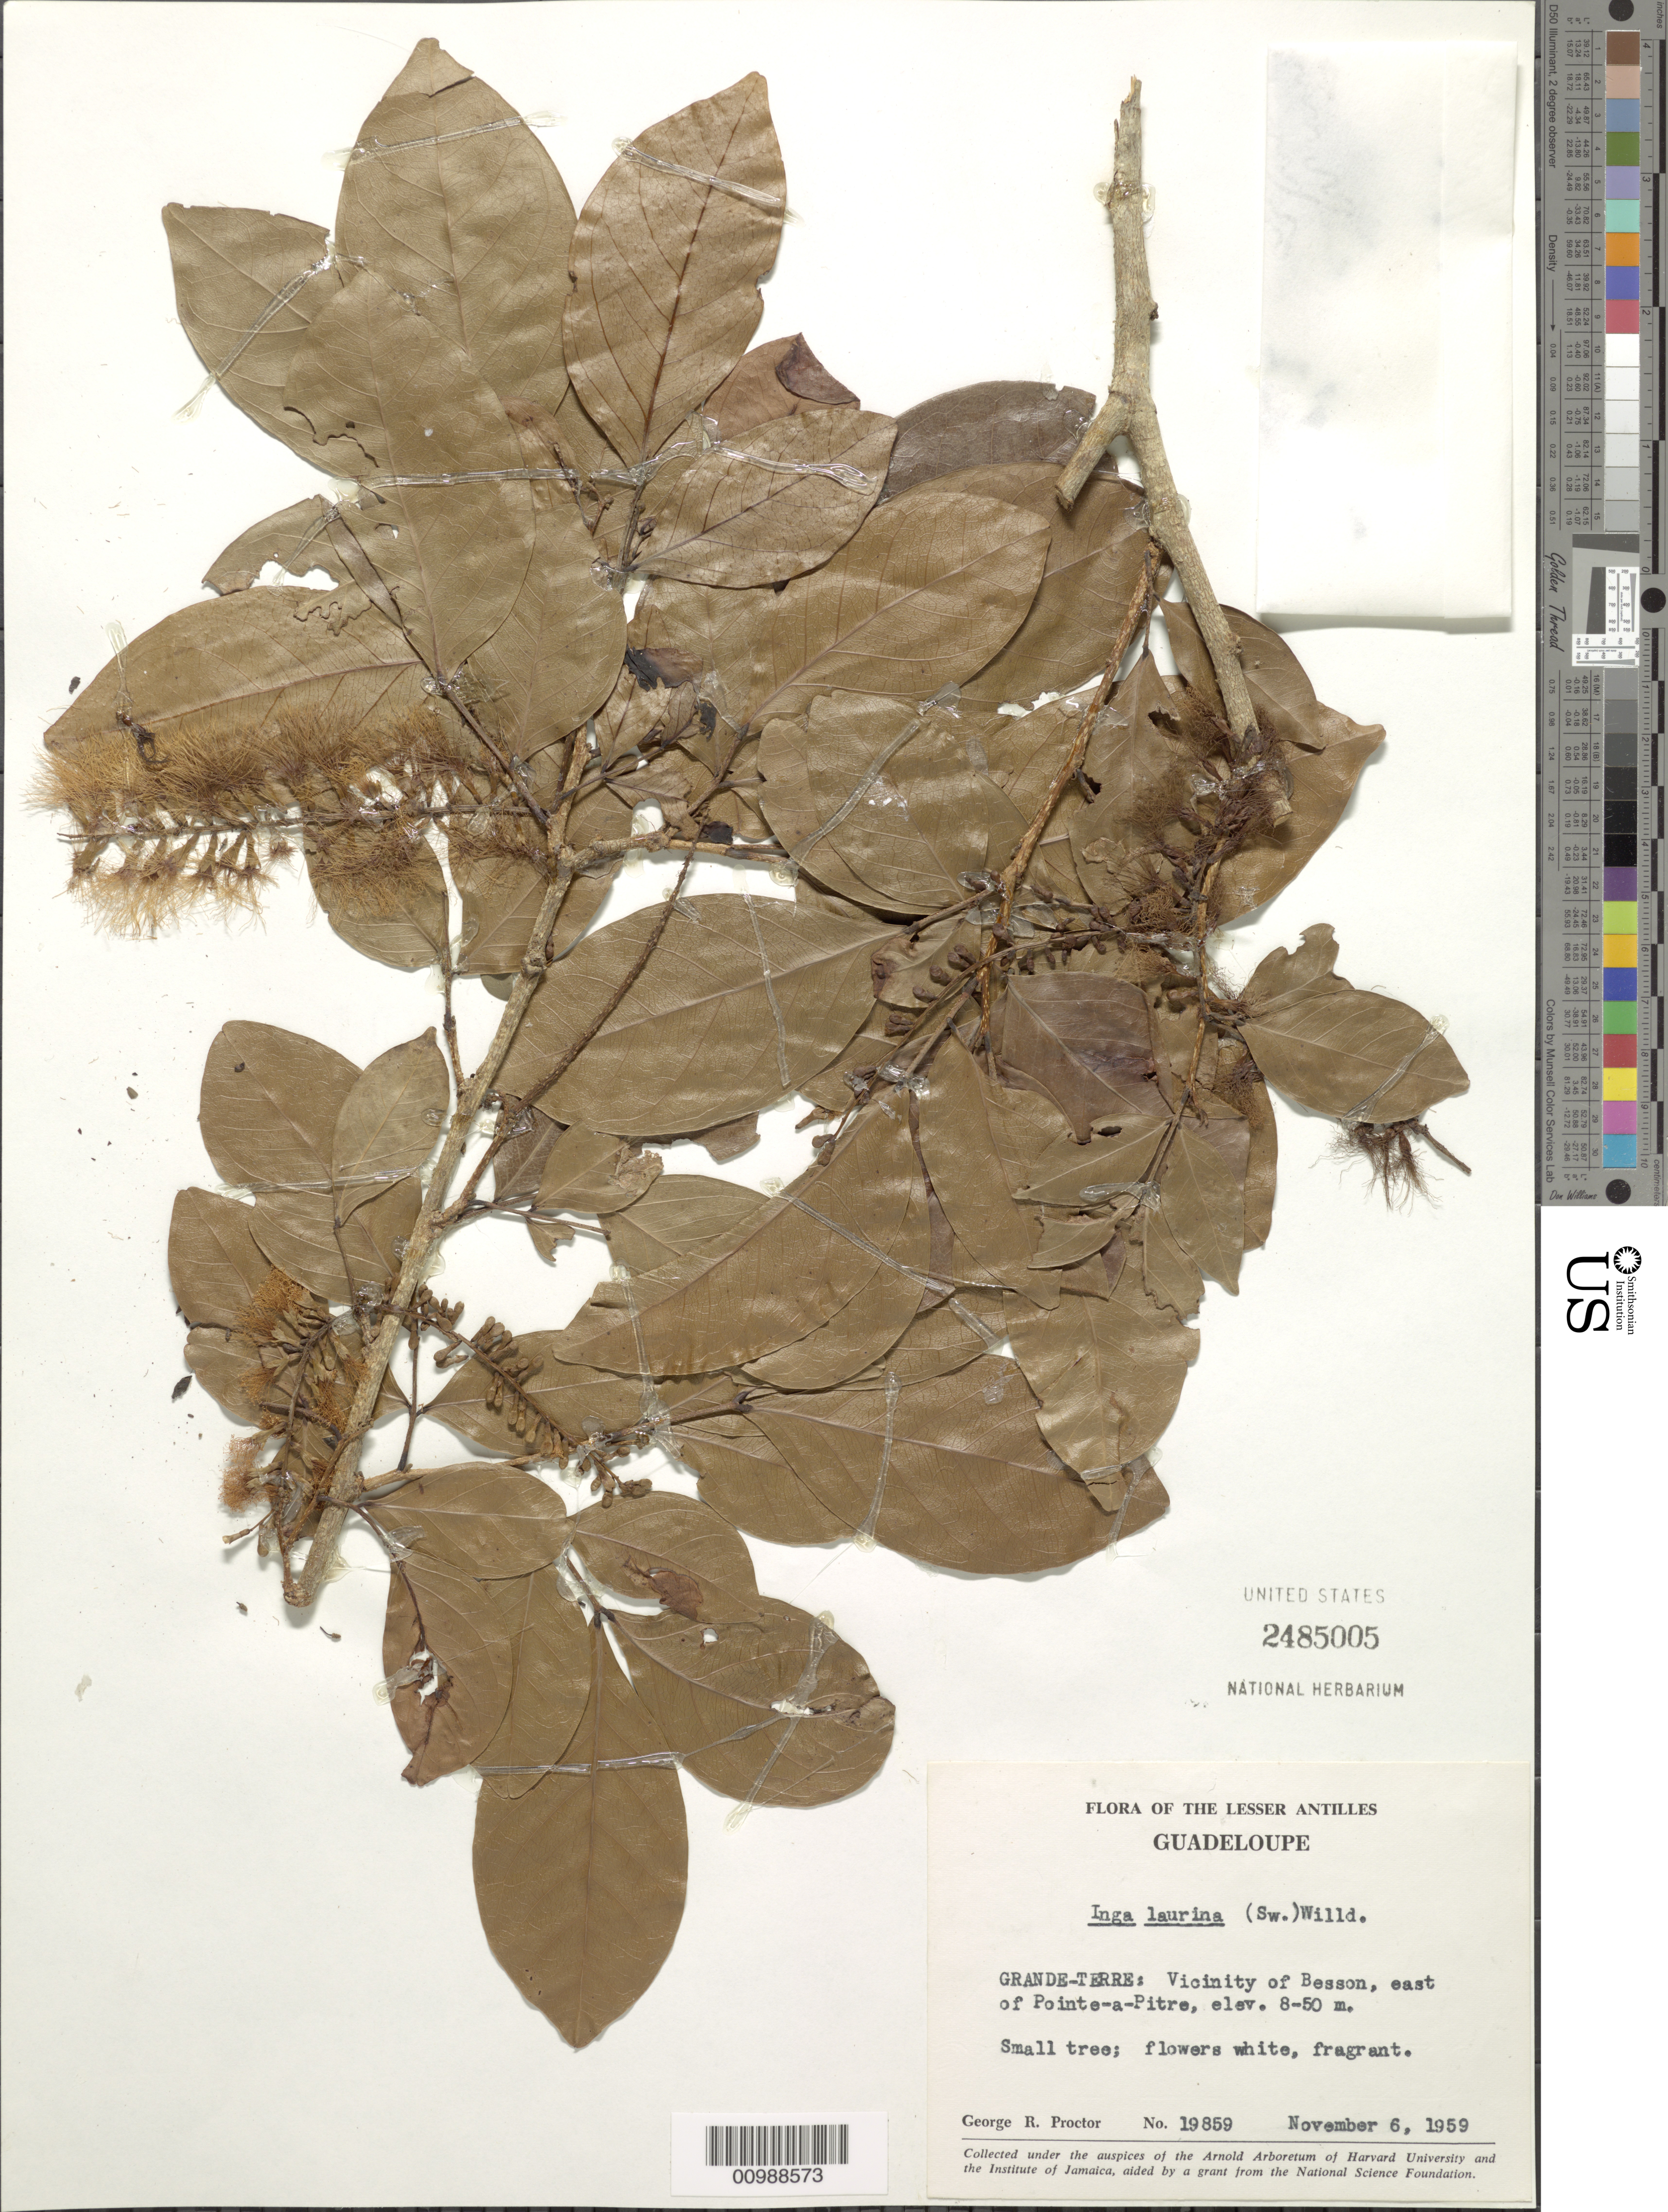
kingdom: Plantae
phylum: Tracheophyta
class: Magnoliopsida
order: Fabales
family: Fabaceae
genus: Inga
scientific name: Inga laurina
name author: (Sw.) Willd.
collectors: G. R. Proctor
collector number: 19859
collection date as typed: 06 Nov 1959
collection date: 1959-11-06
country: Guadeloupe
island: Basse Terre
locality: Grande-Terre: Vicinity of Besson, E of Pointe-a-Pitre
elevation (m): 8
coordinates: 0 N, 0 E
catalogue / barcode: US 2485005